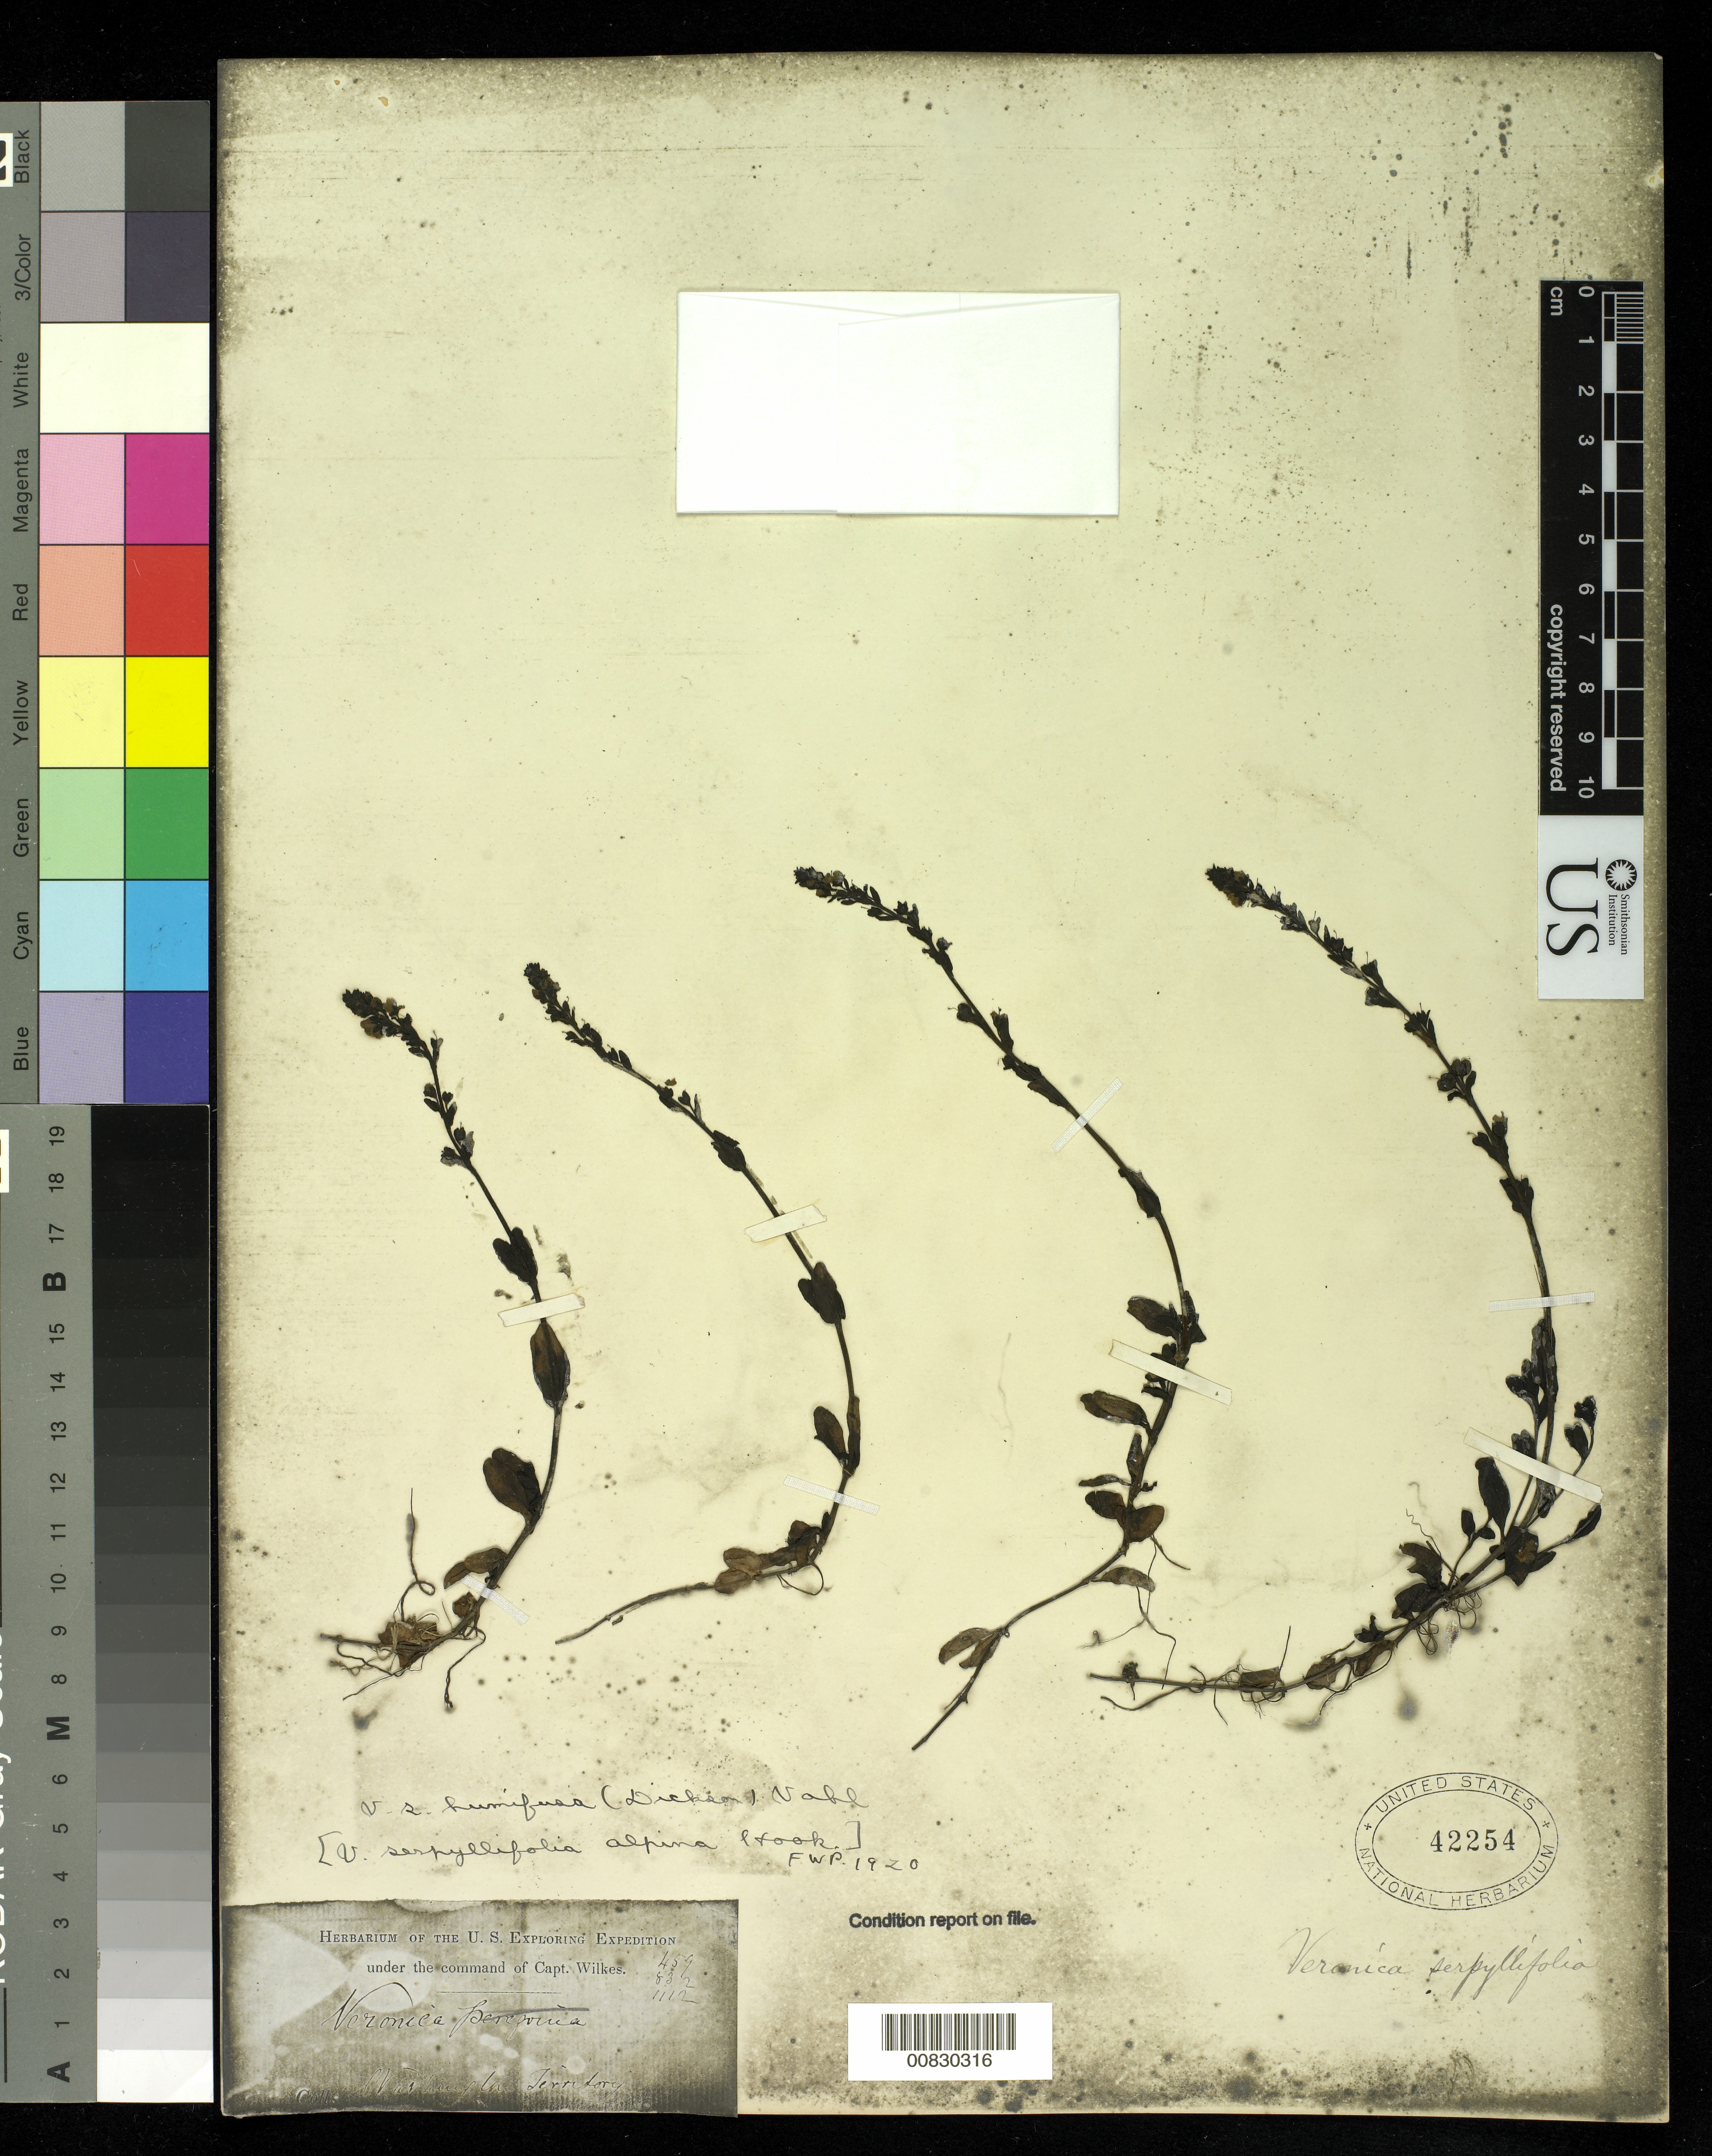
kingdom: Plantae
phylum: Tracheophyta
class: Magnoliopsida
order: Lamiales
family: Plantaginaceae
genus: Veronica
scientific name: Veronica serpyllifolia var. humifusa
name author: (Dicks.) Sm.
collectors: Wilkes Explor. Exped.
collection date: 1838/1842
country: United States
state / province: Washington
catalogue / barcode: US 42254